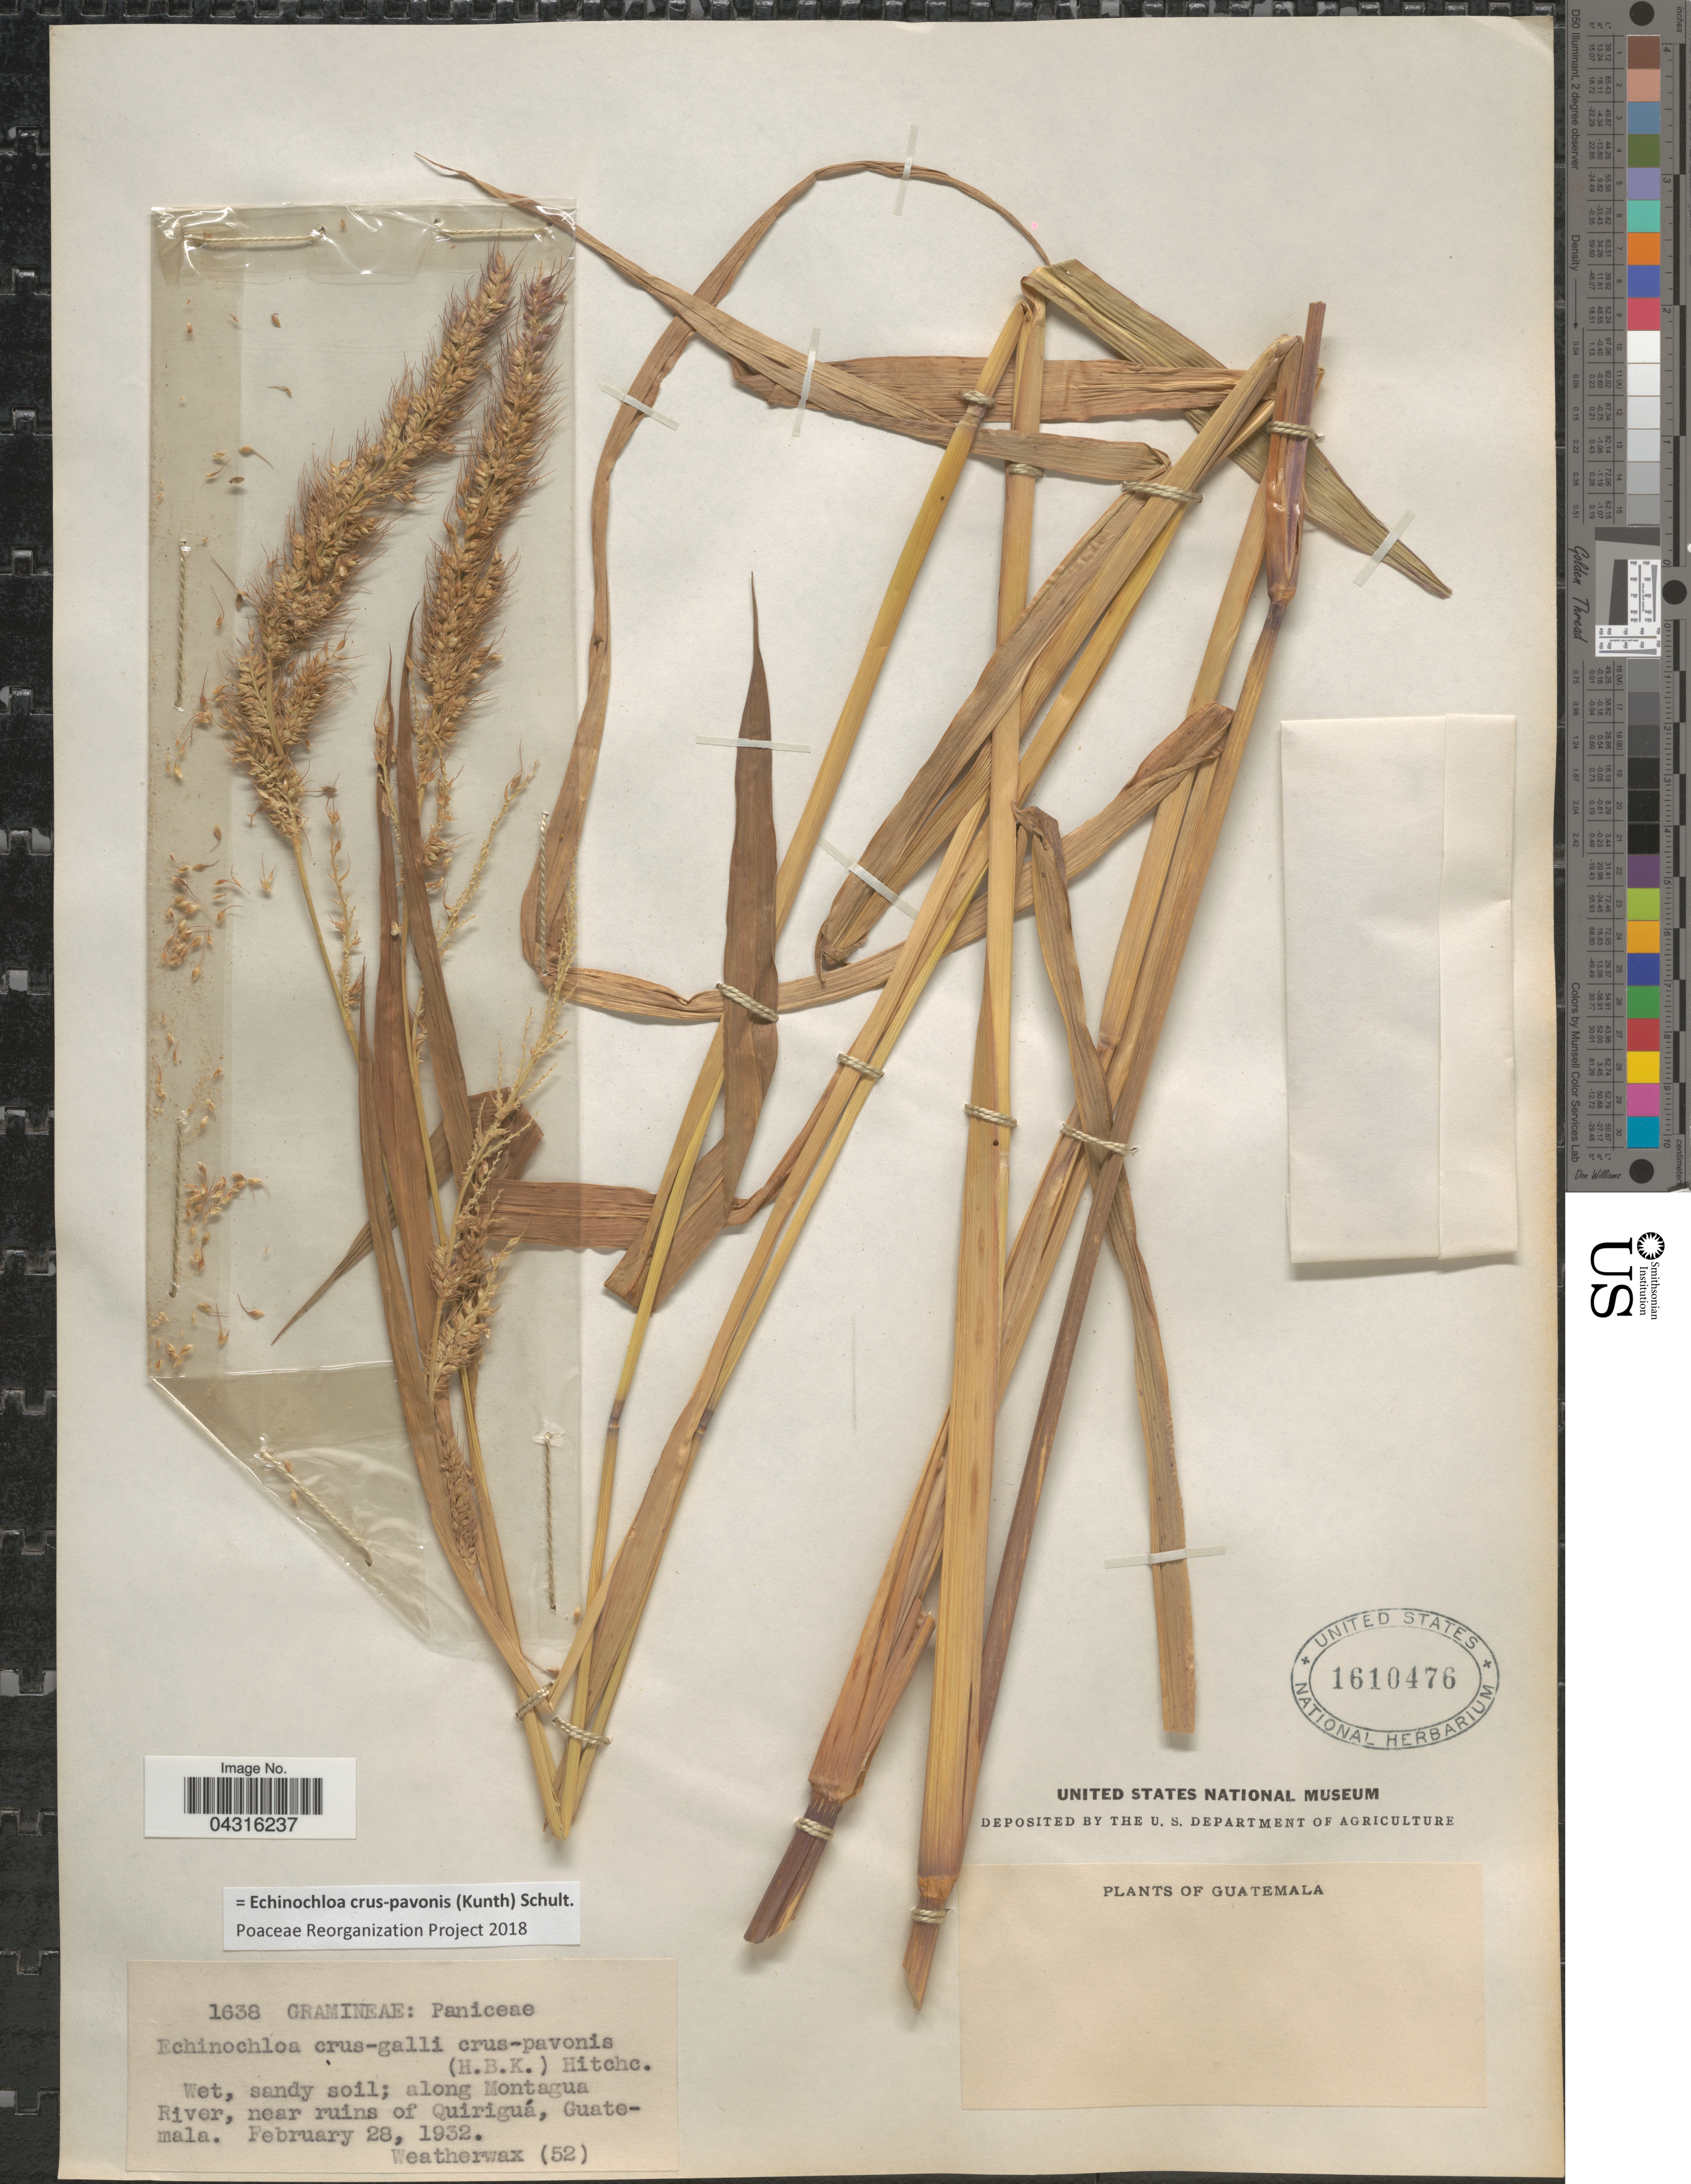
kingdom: Plantae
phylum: Tracheophyta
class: Liliopsida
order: Poales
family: Poaceae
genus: Echinochloa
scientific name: Echinochloa crus-pavonis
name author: (Kunth) Schult.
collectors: -. Weatherwax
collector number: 52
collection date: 1932-02-28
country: Guatemala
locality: Along Montagua River, near ruins of Quiriguá.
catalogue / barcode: US 1610476